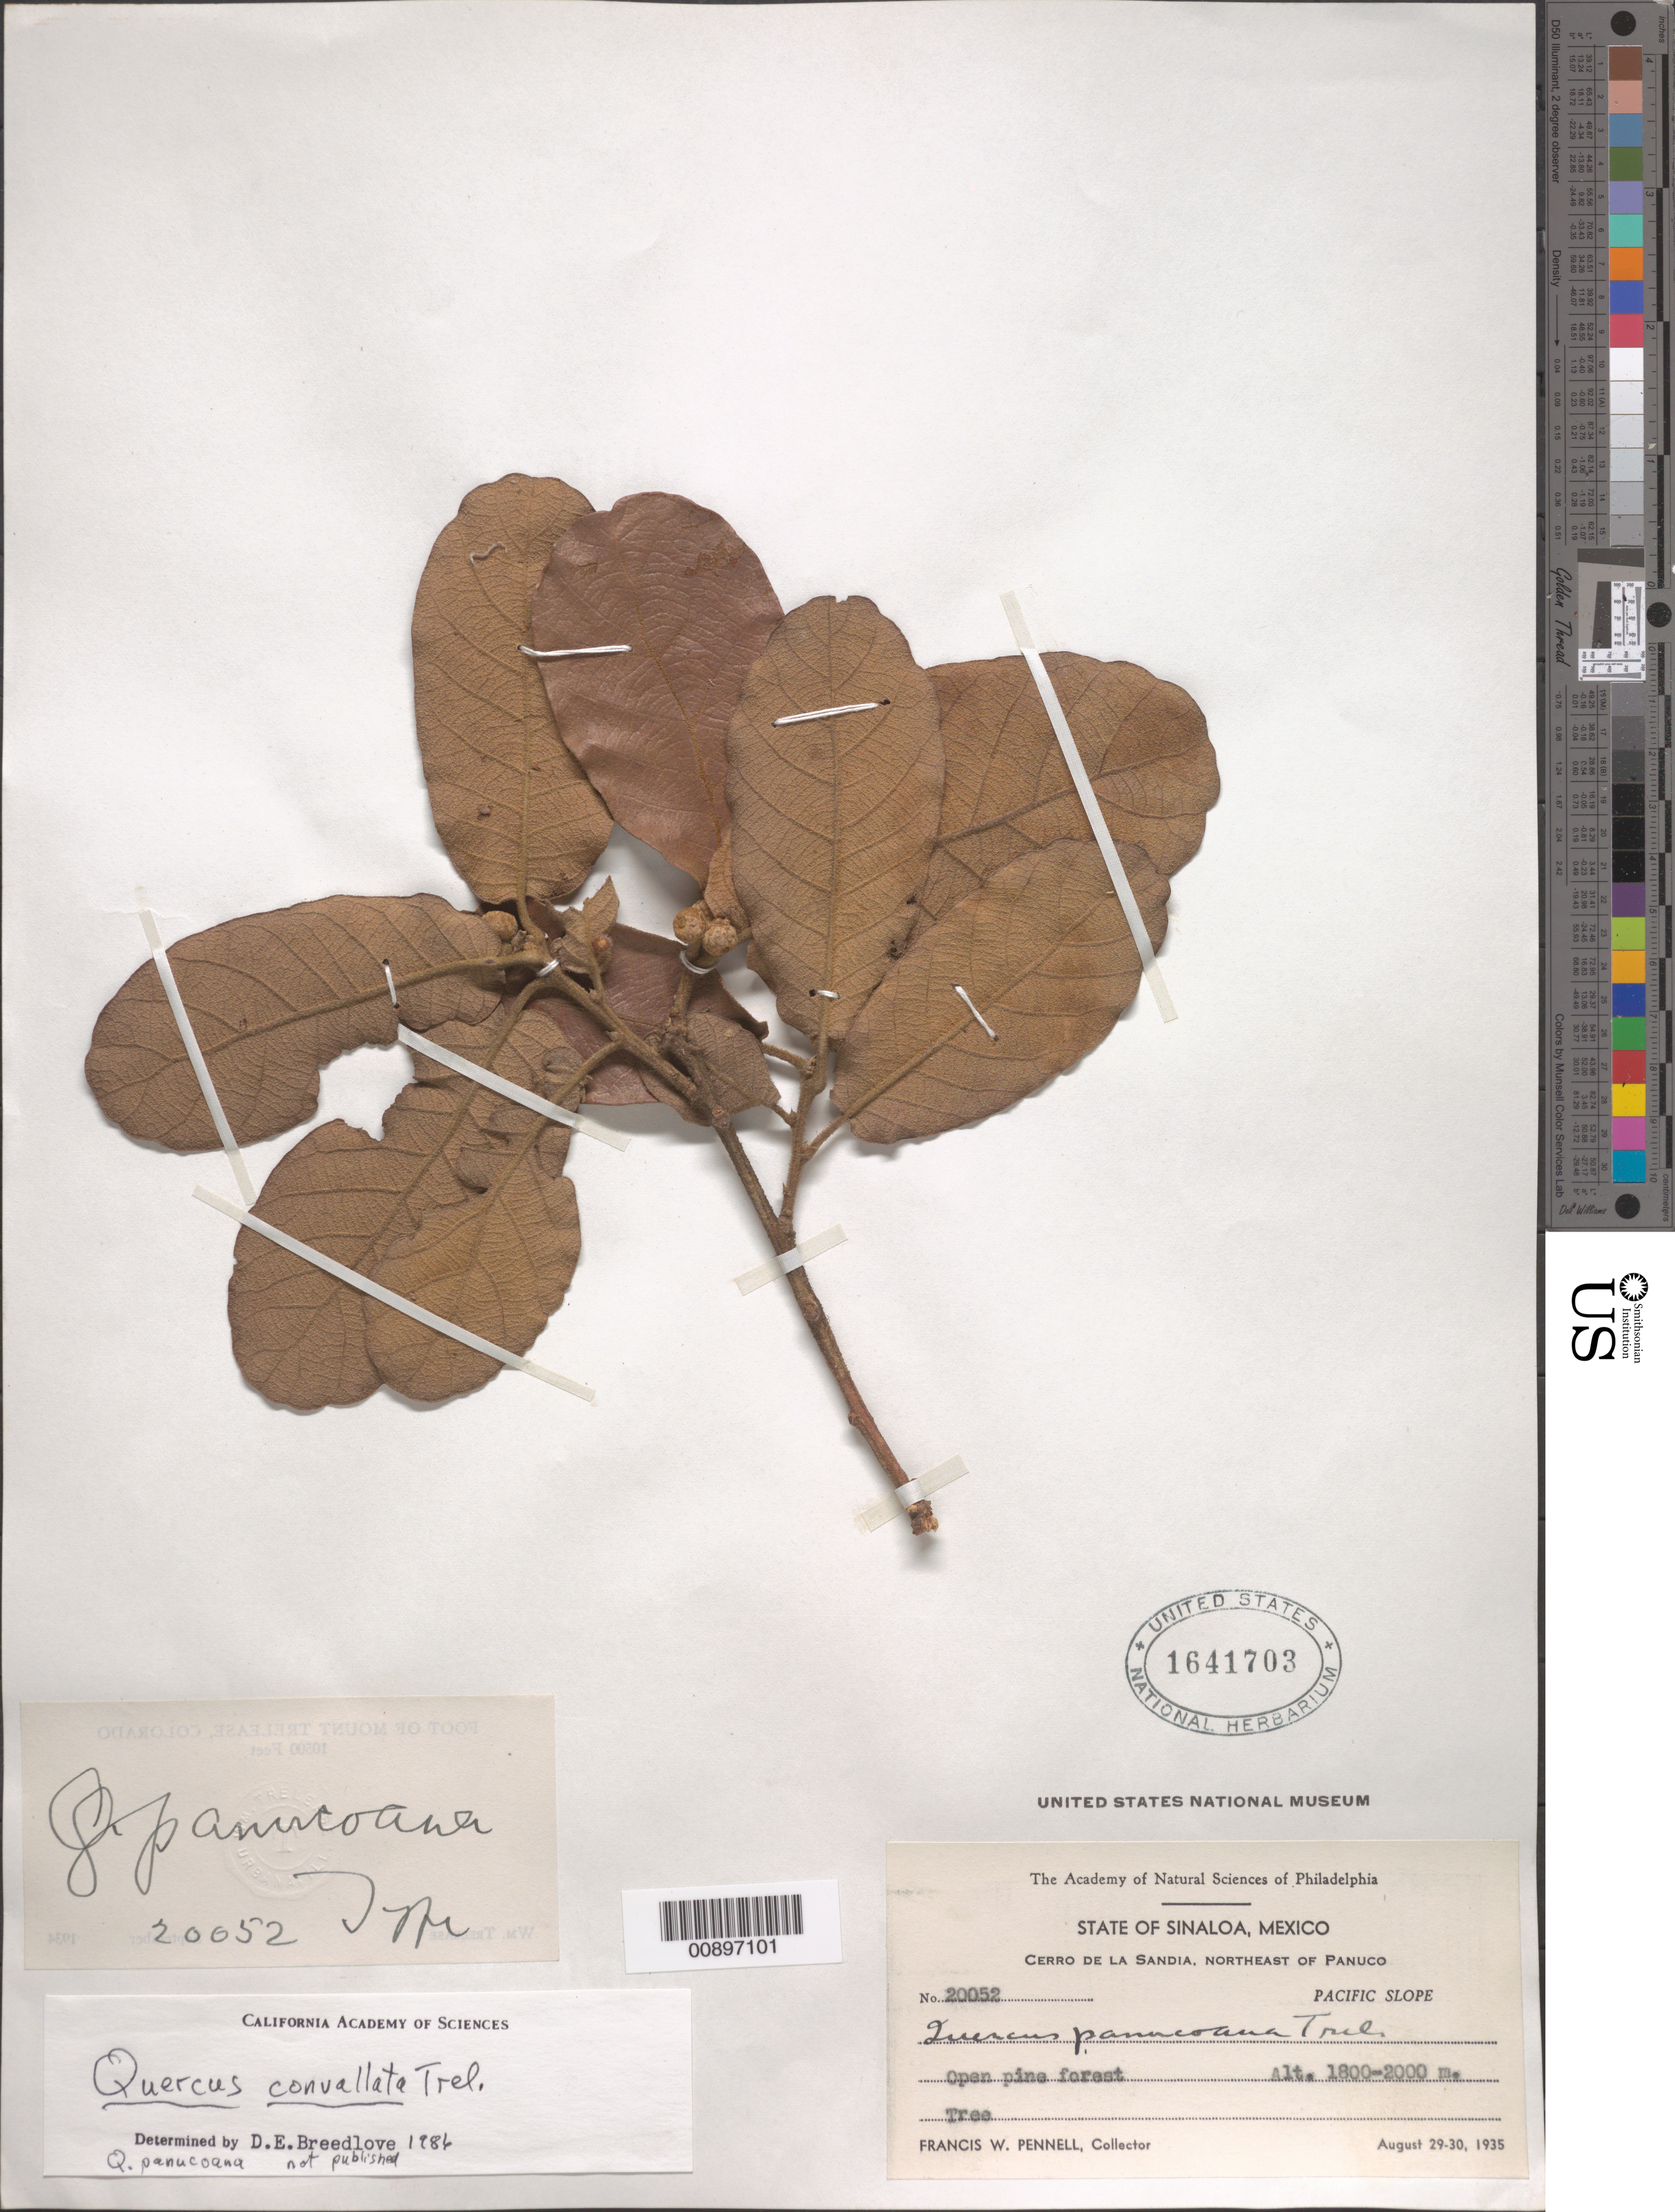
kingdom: Plantae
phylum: Tracheophyta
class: Magnoliopsida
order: Fagales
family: Fagaceae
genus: Quercus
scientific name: Quercus convallata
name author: Trel.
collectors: F. W. Pennell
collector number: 20052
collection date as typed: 29 Aug 1935 to 30 Aug 1935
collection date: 1935-08-29/1935-08-30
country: Mexico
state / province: Sinaloa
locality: Cerro de la Sandia, Northeast of Panuco. Pacific Slope.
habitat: Open pine forest.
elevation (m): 2000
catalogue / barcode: US 1641703